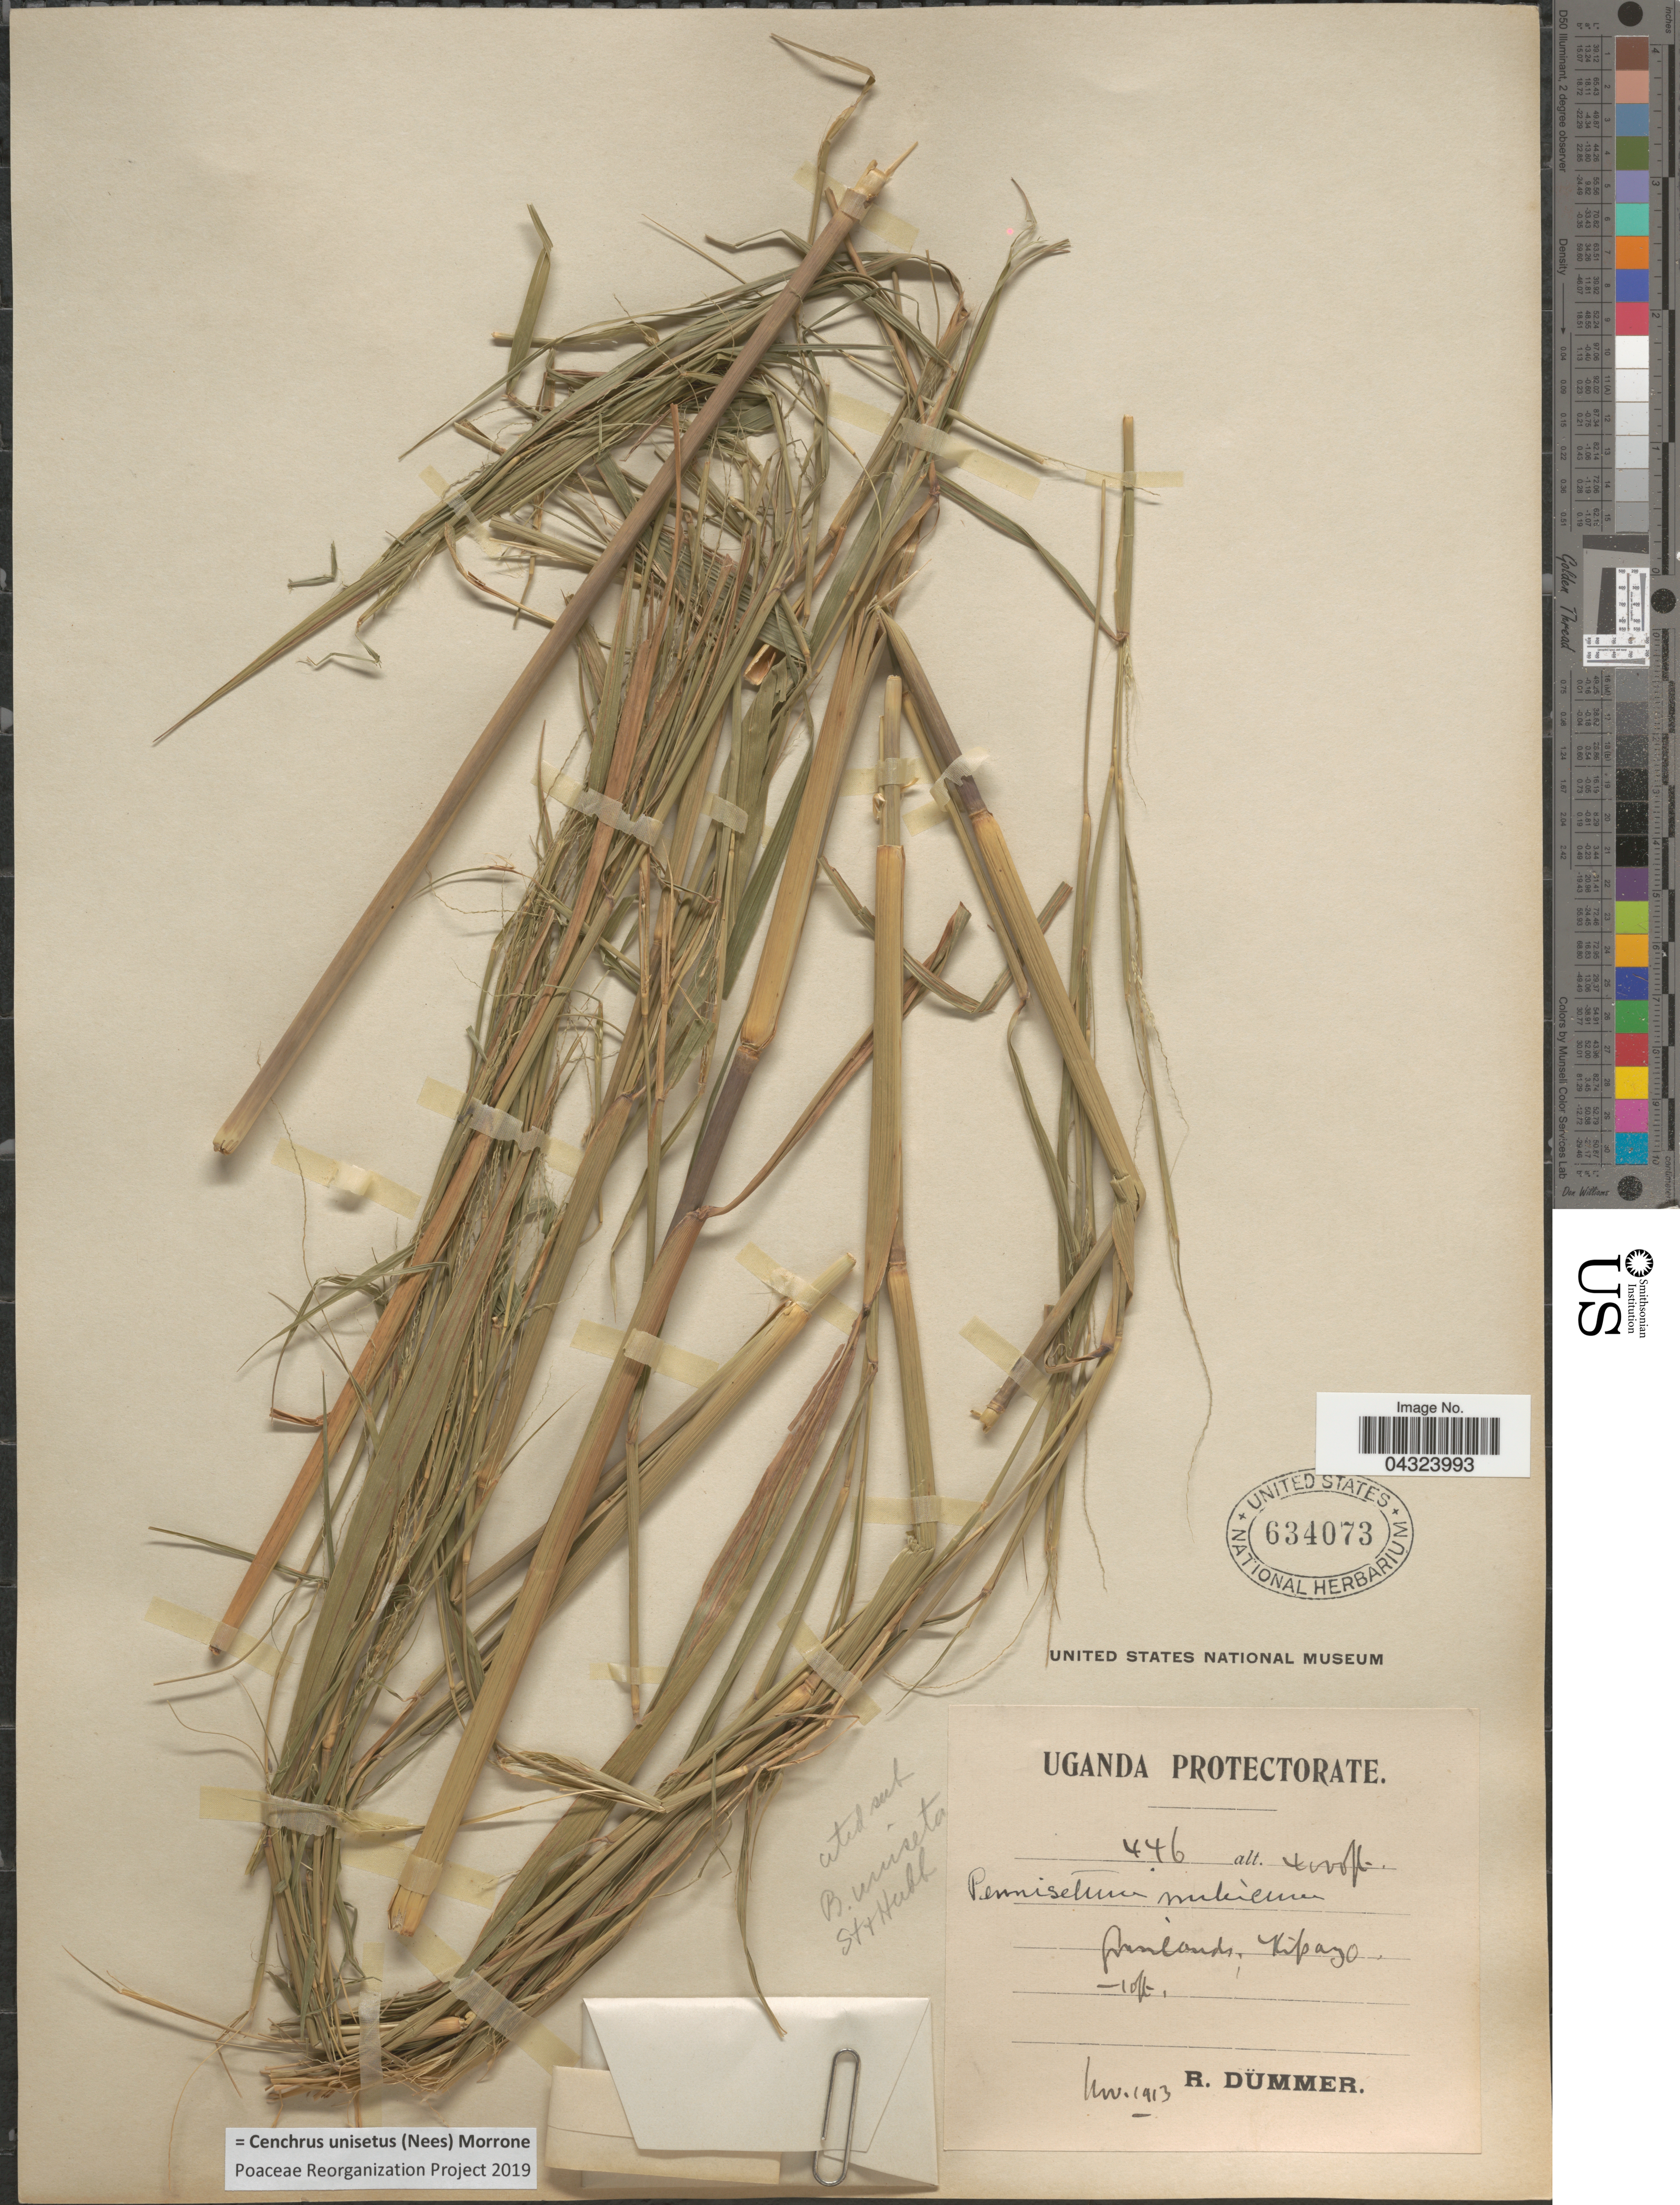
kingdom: Plantae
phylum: Tracheophyta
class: Liliopsida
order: Poales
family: Poaceae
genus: Cenchrus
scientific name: Cenchrus unisetus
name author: (Nees) Morrone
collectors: R. A. Dümmer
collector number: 446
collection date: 1913-11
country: Uganda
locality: Uganda Protectorate. Pinelands, Kipazo.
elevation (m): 1219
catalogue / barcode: US 634073